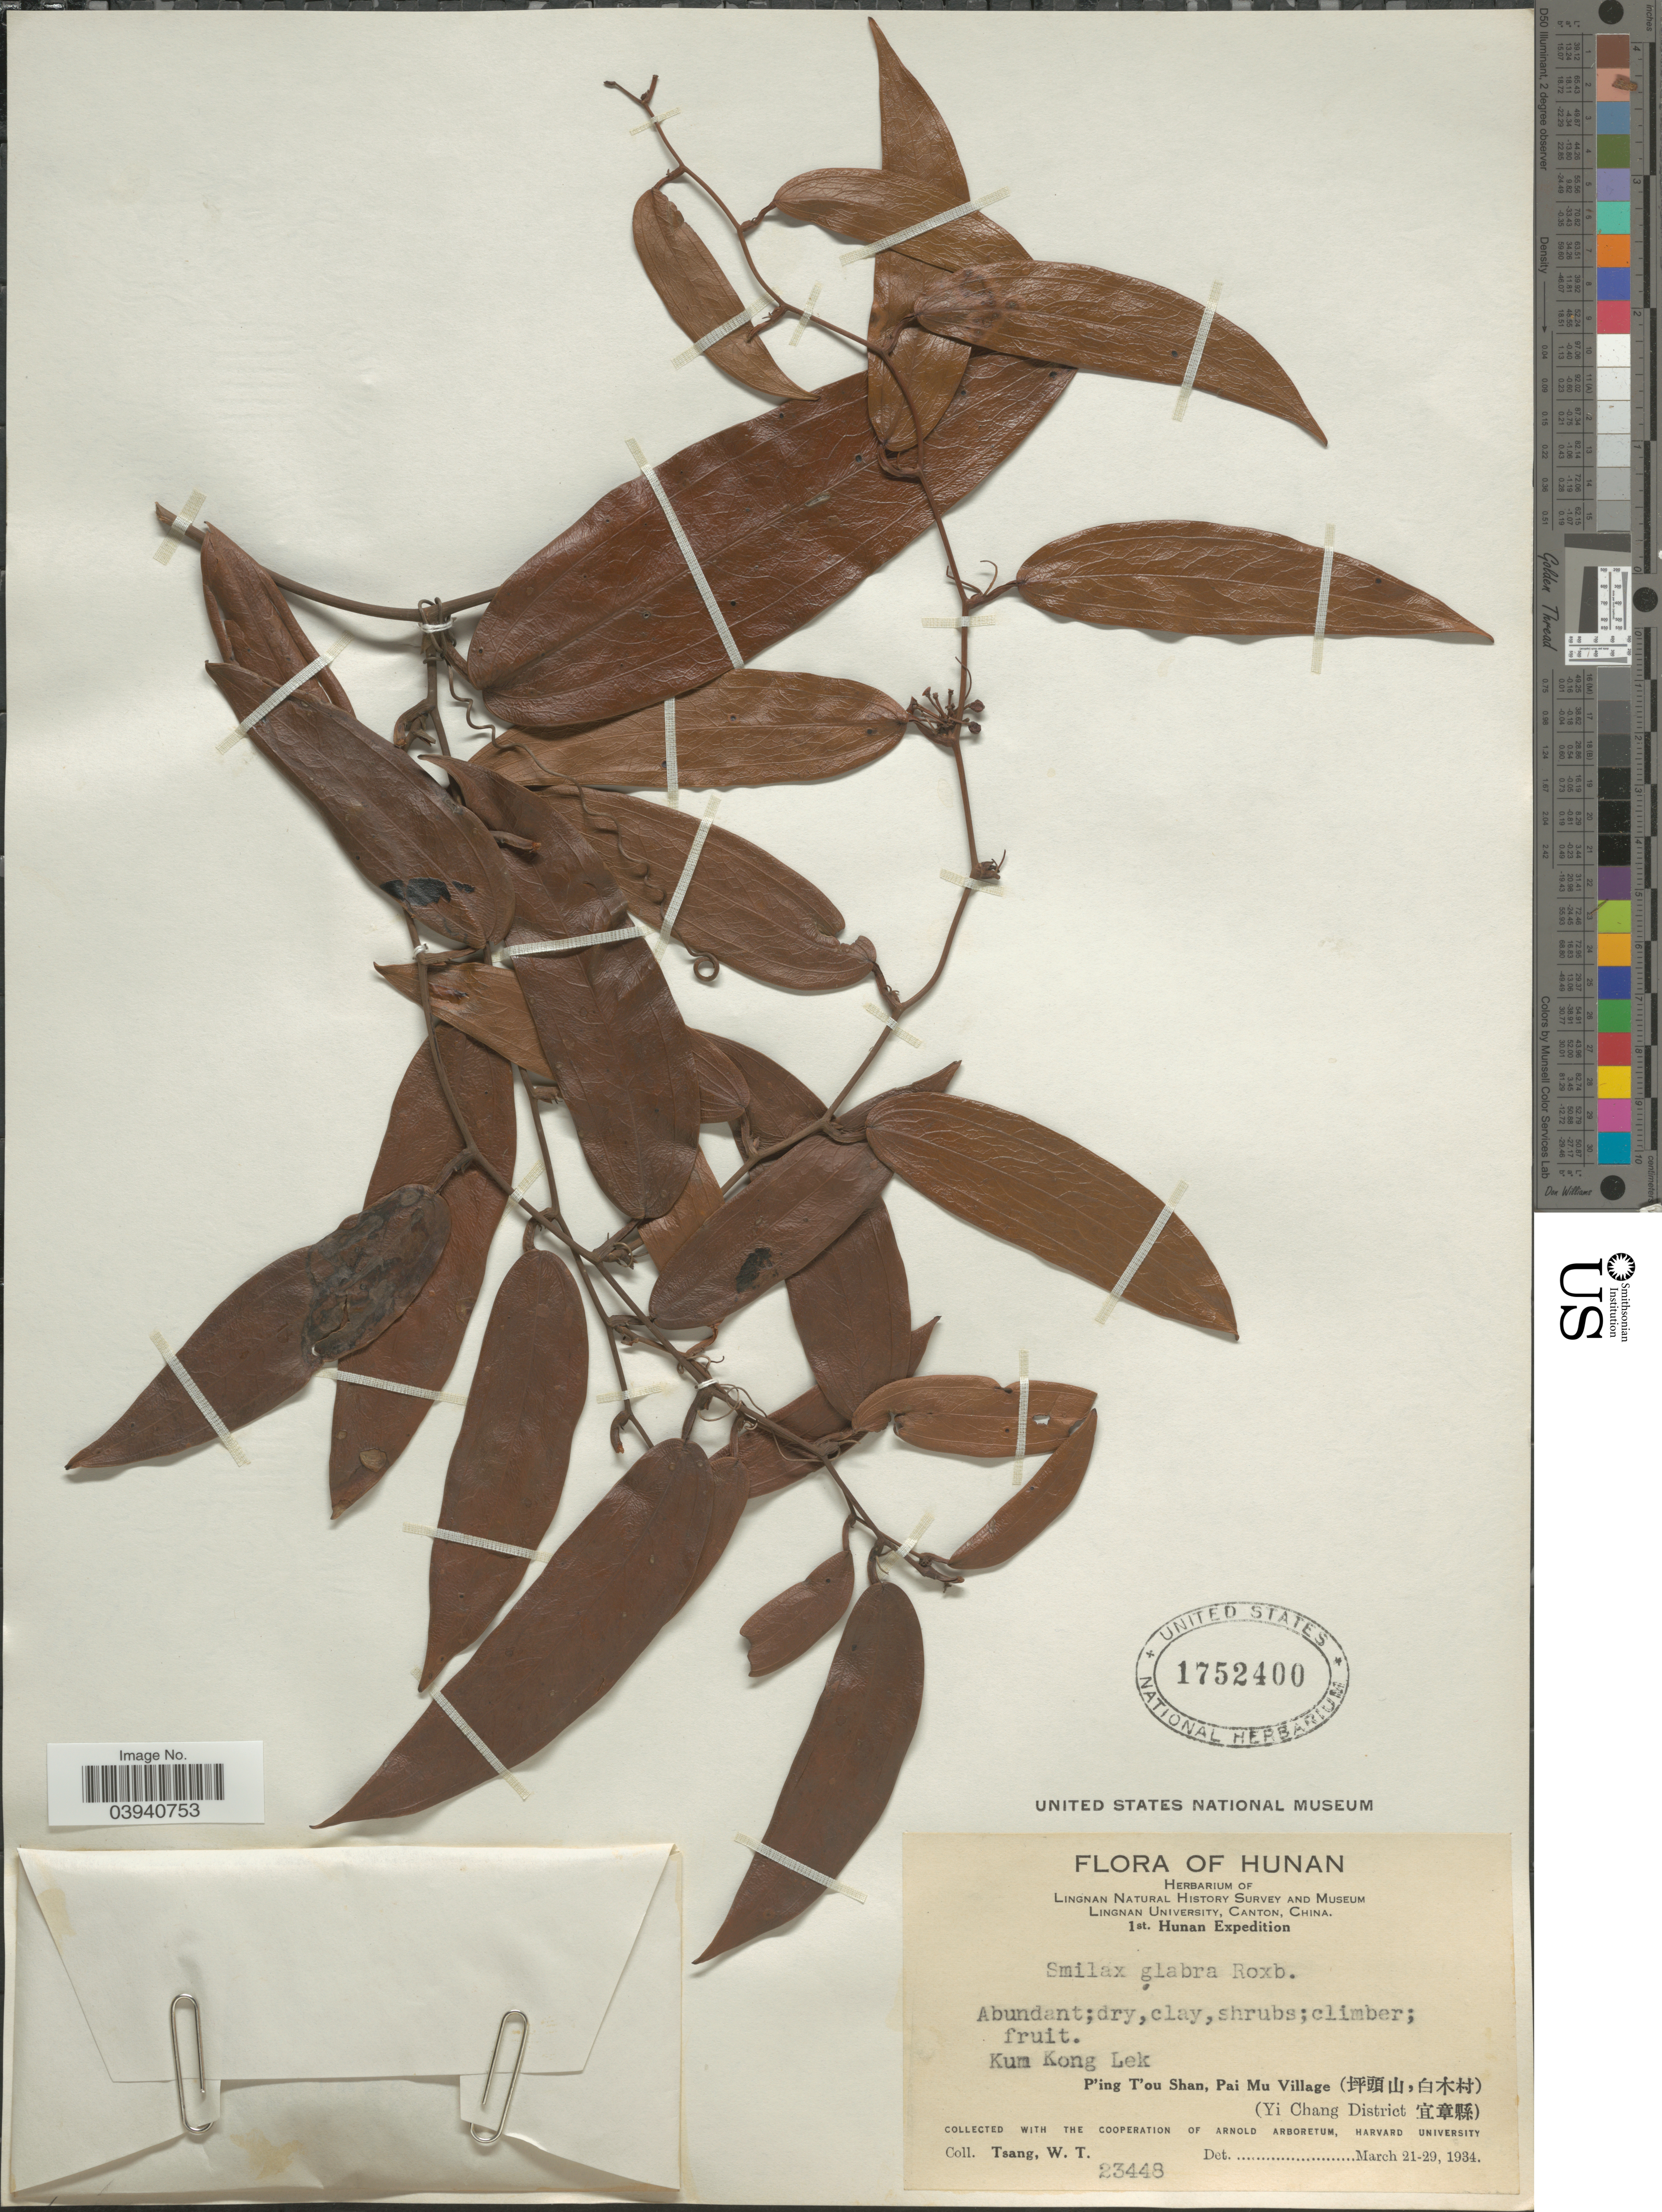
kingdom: Plantae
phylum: Tracheophyta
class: Liliopsida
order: Liliales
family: Smilacaceae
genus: Smilax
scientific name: Smilax glabra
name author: Roxb.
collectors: W. T. Tsang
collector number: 23448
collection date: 1934-03-21/1934-03-29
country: China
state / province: Hunan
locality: Kum Kong Lek. P'ing T'ou Shan, Pai Mu Village (X). (Yi Chang District X).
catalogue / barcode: US 1752400